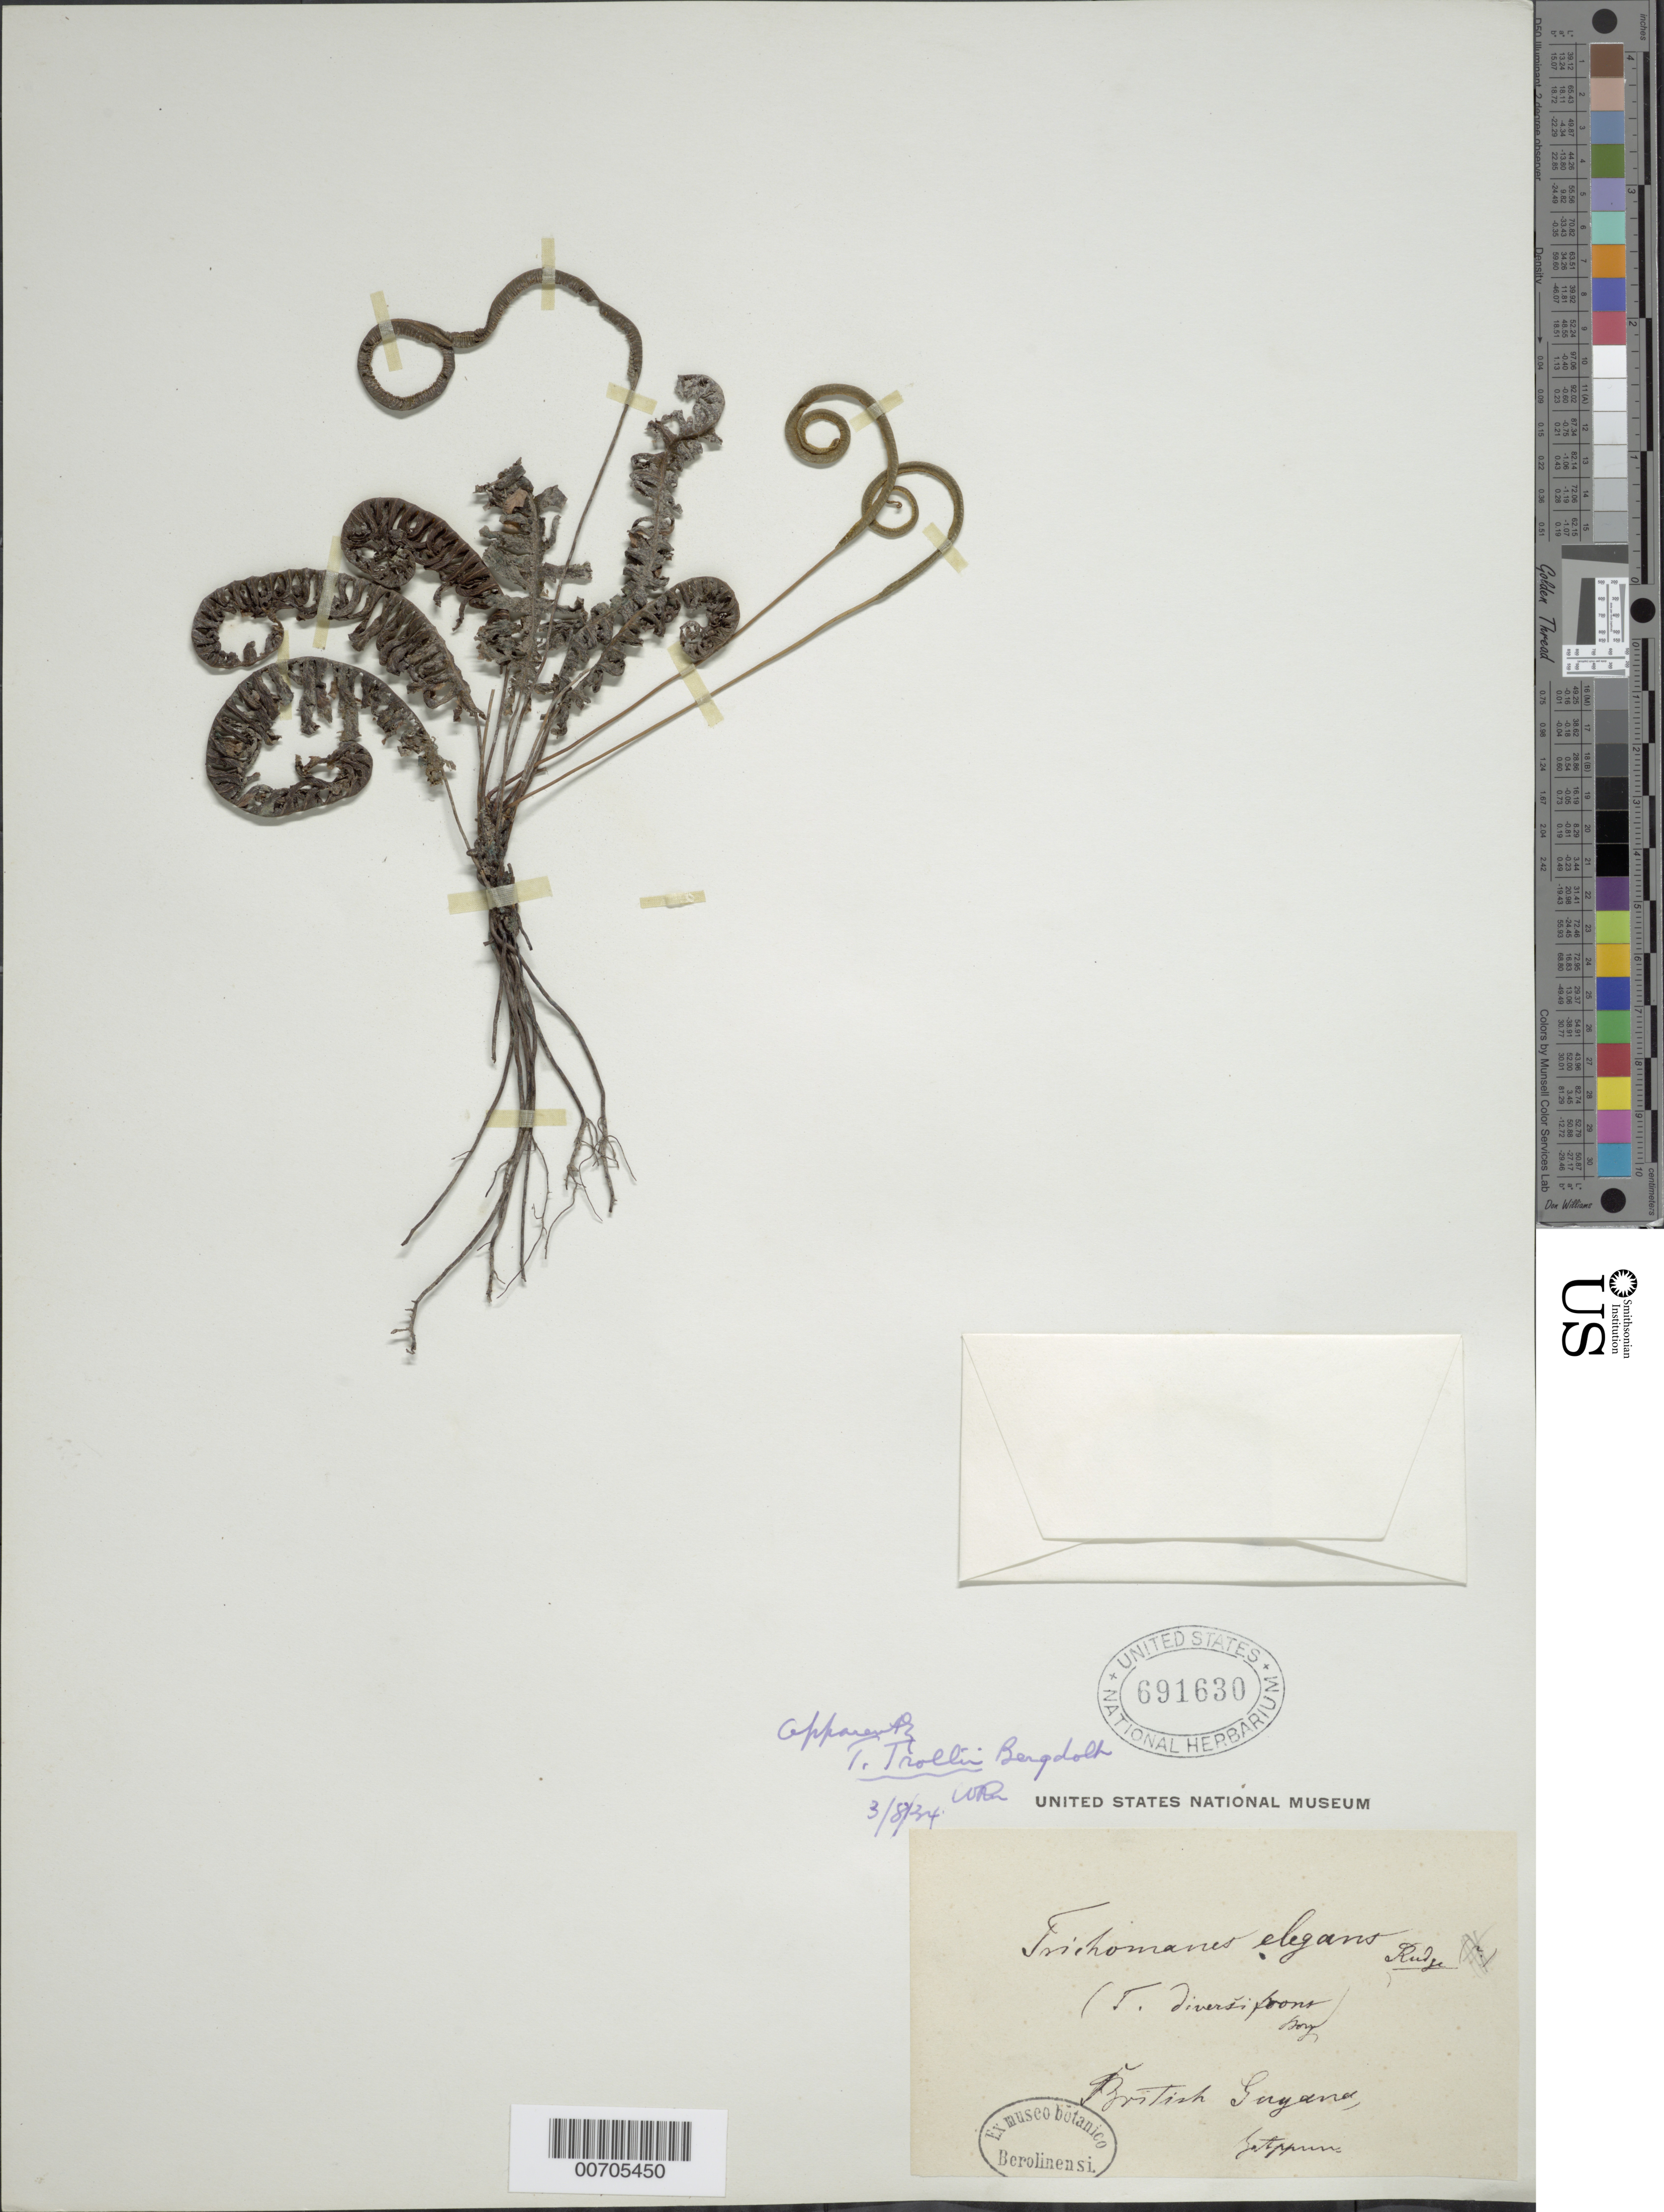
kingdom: Plantae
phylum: Tracheophyta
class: Polypodiopsida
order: Hymenophyllales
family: Hymenophyllaceae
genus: Trichomanes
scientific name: Trichomanes trollii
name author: Bergdolt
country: Guyana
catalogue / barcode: US 691630